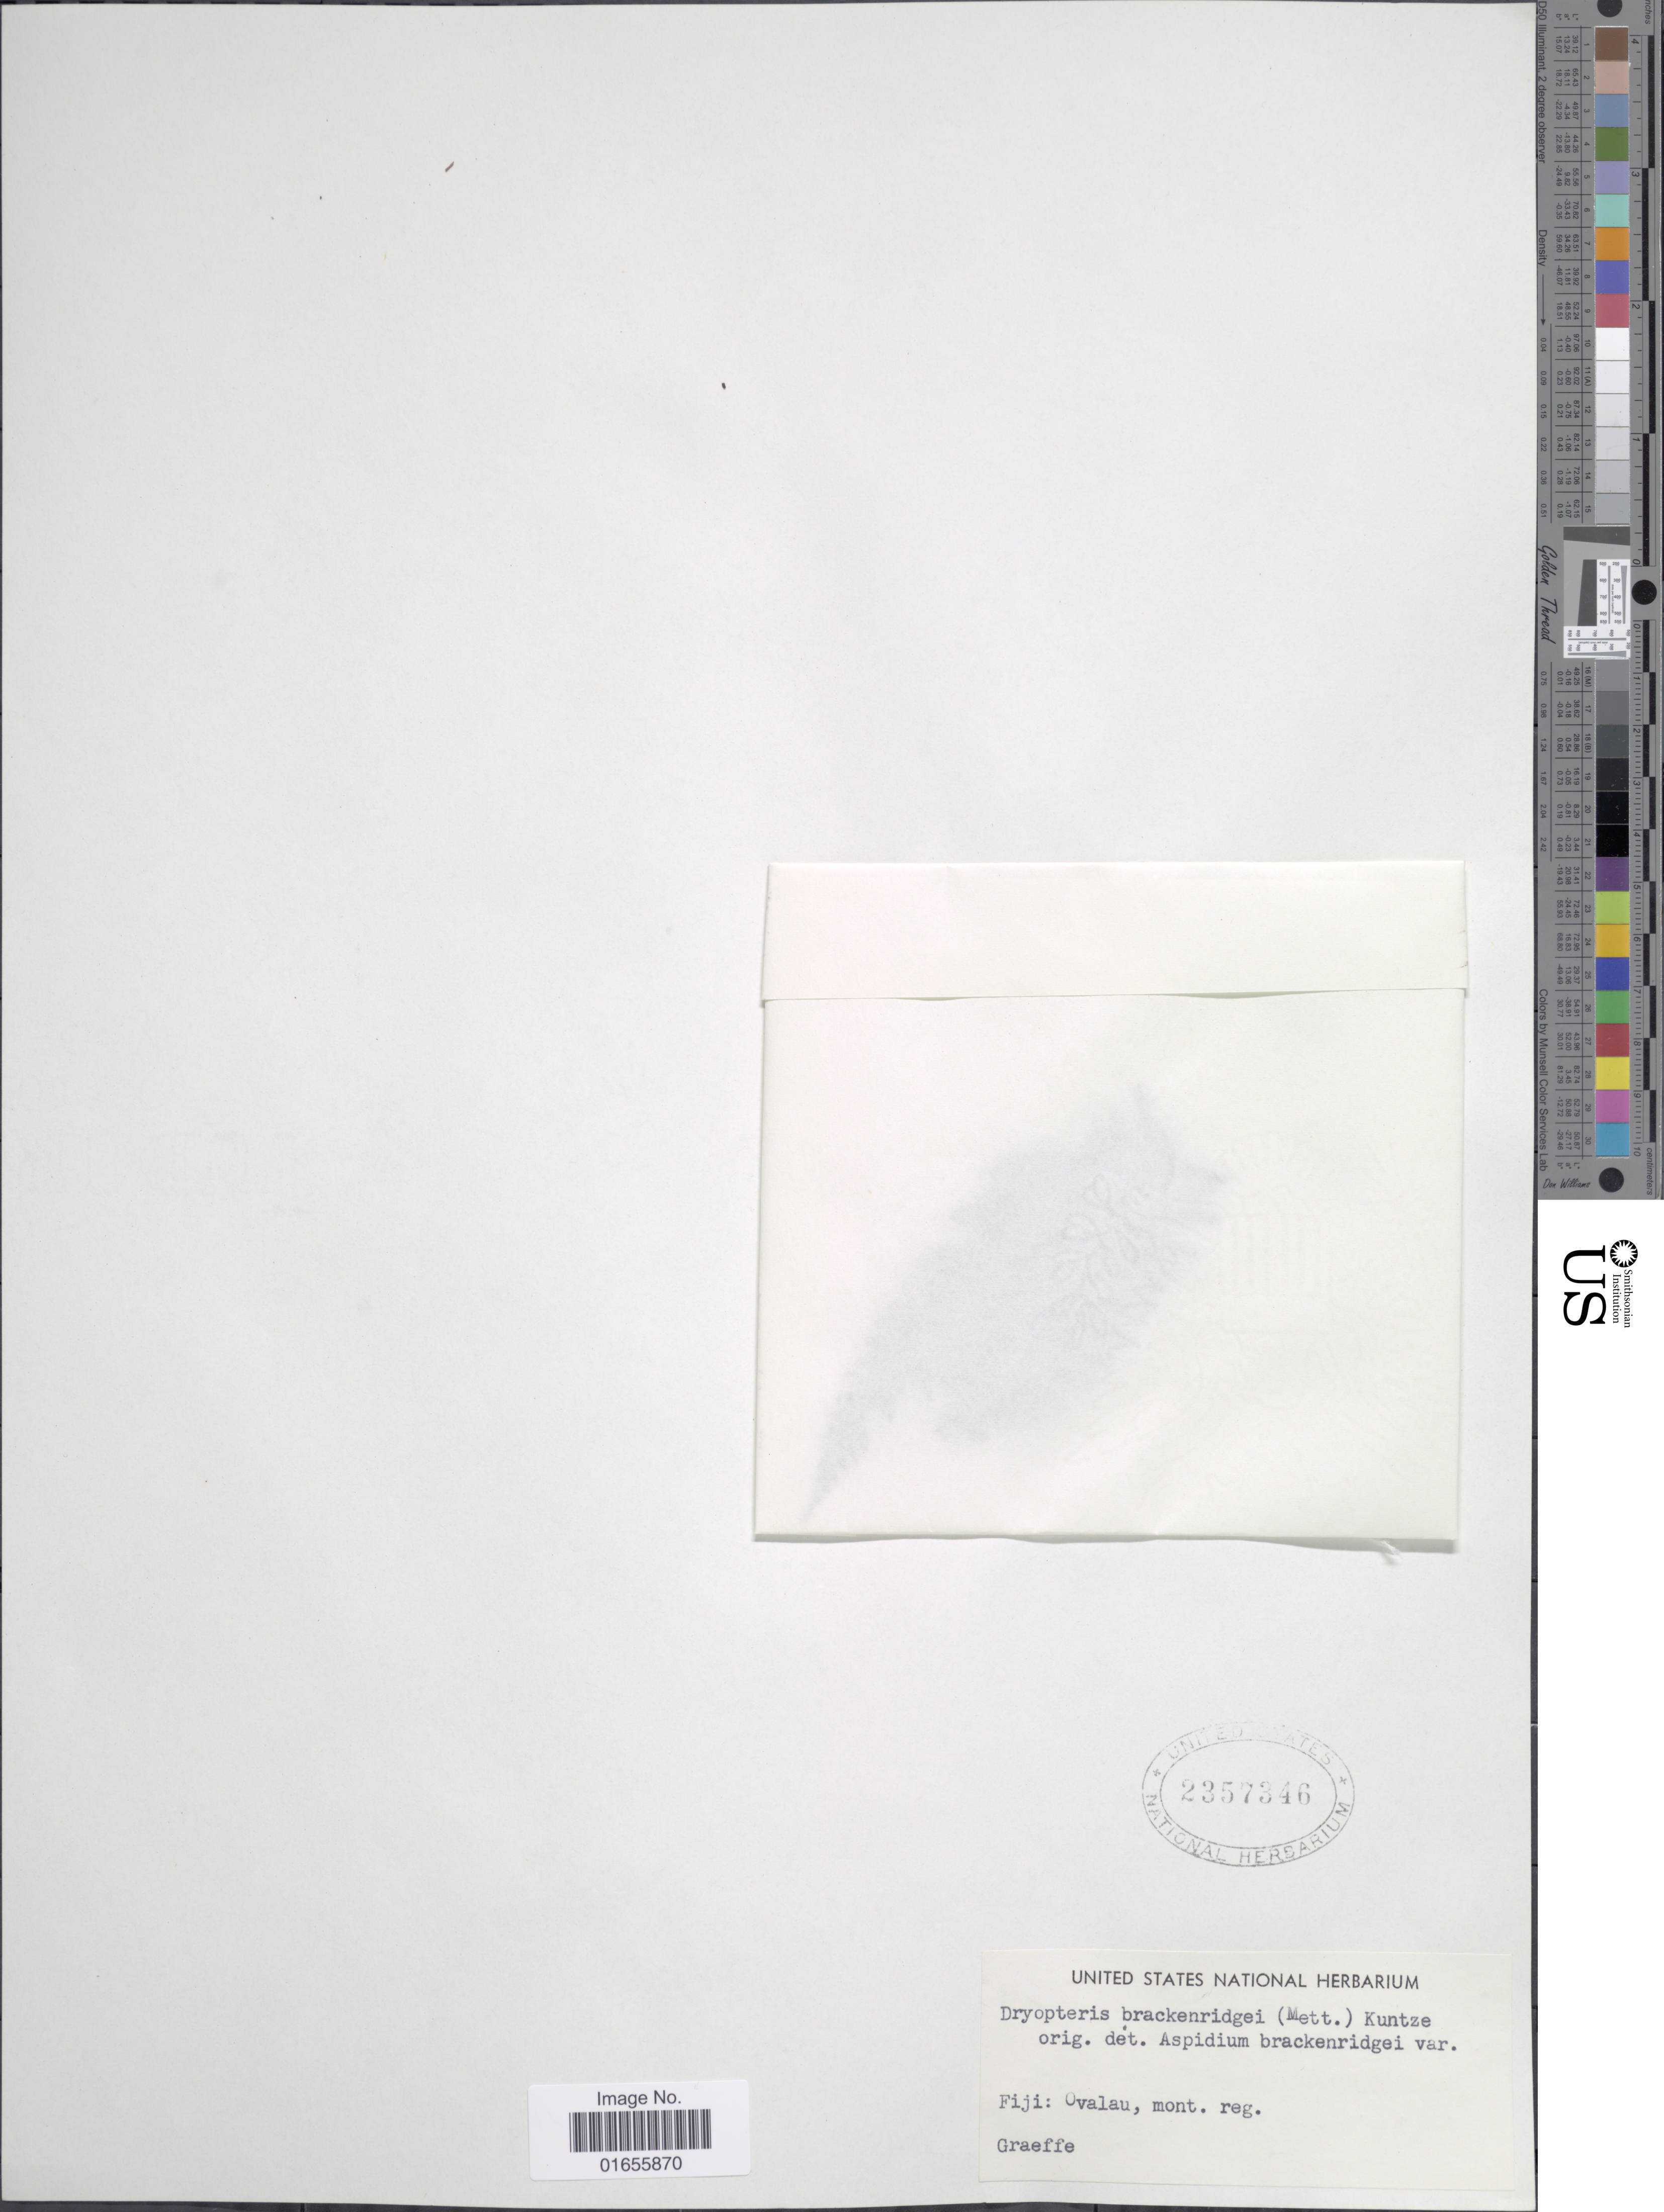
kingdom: Plantae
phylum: Tracheophyta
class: Polypodiopsida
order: Polypodiales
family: Thelypteridaceae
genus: Plesioneuron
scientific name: Plesioneuron attenuatum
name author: (Brack.) Holttum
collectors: Graeffe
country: Fiji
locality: Ovalau, mont. reg.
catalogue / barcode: US 2357346